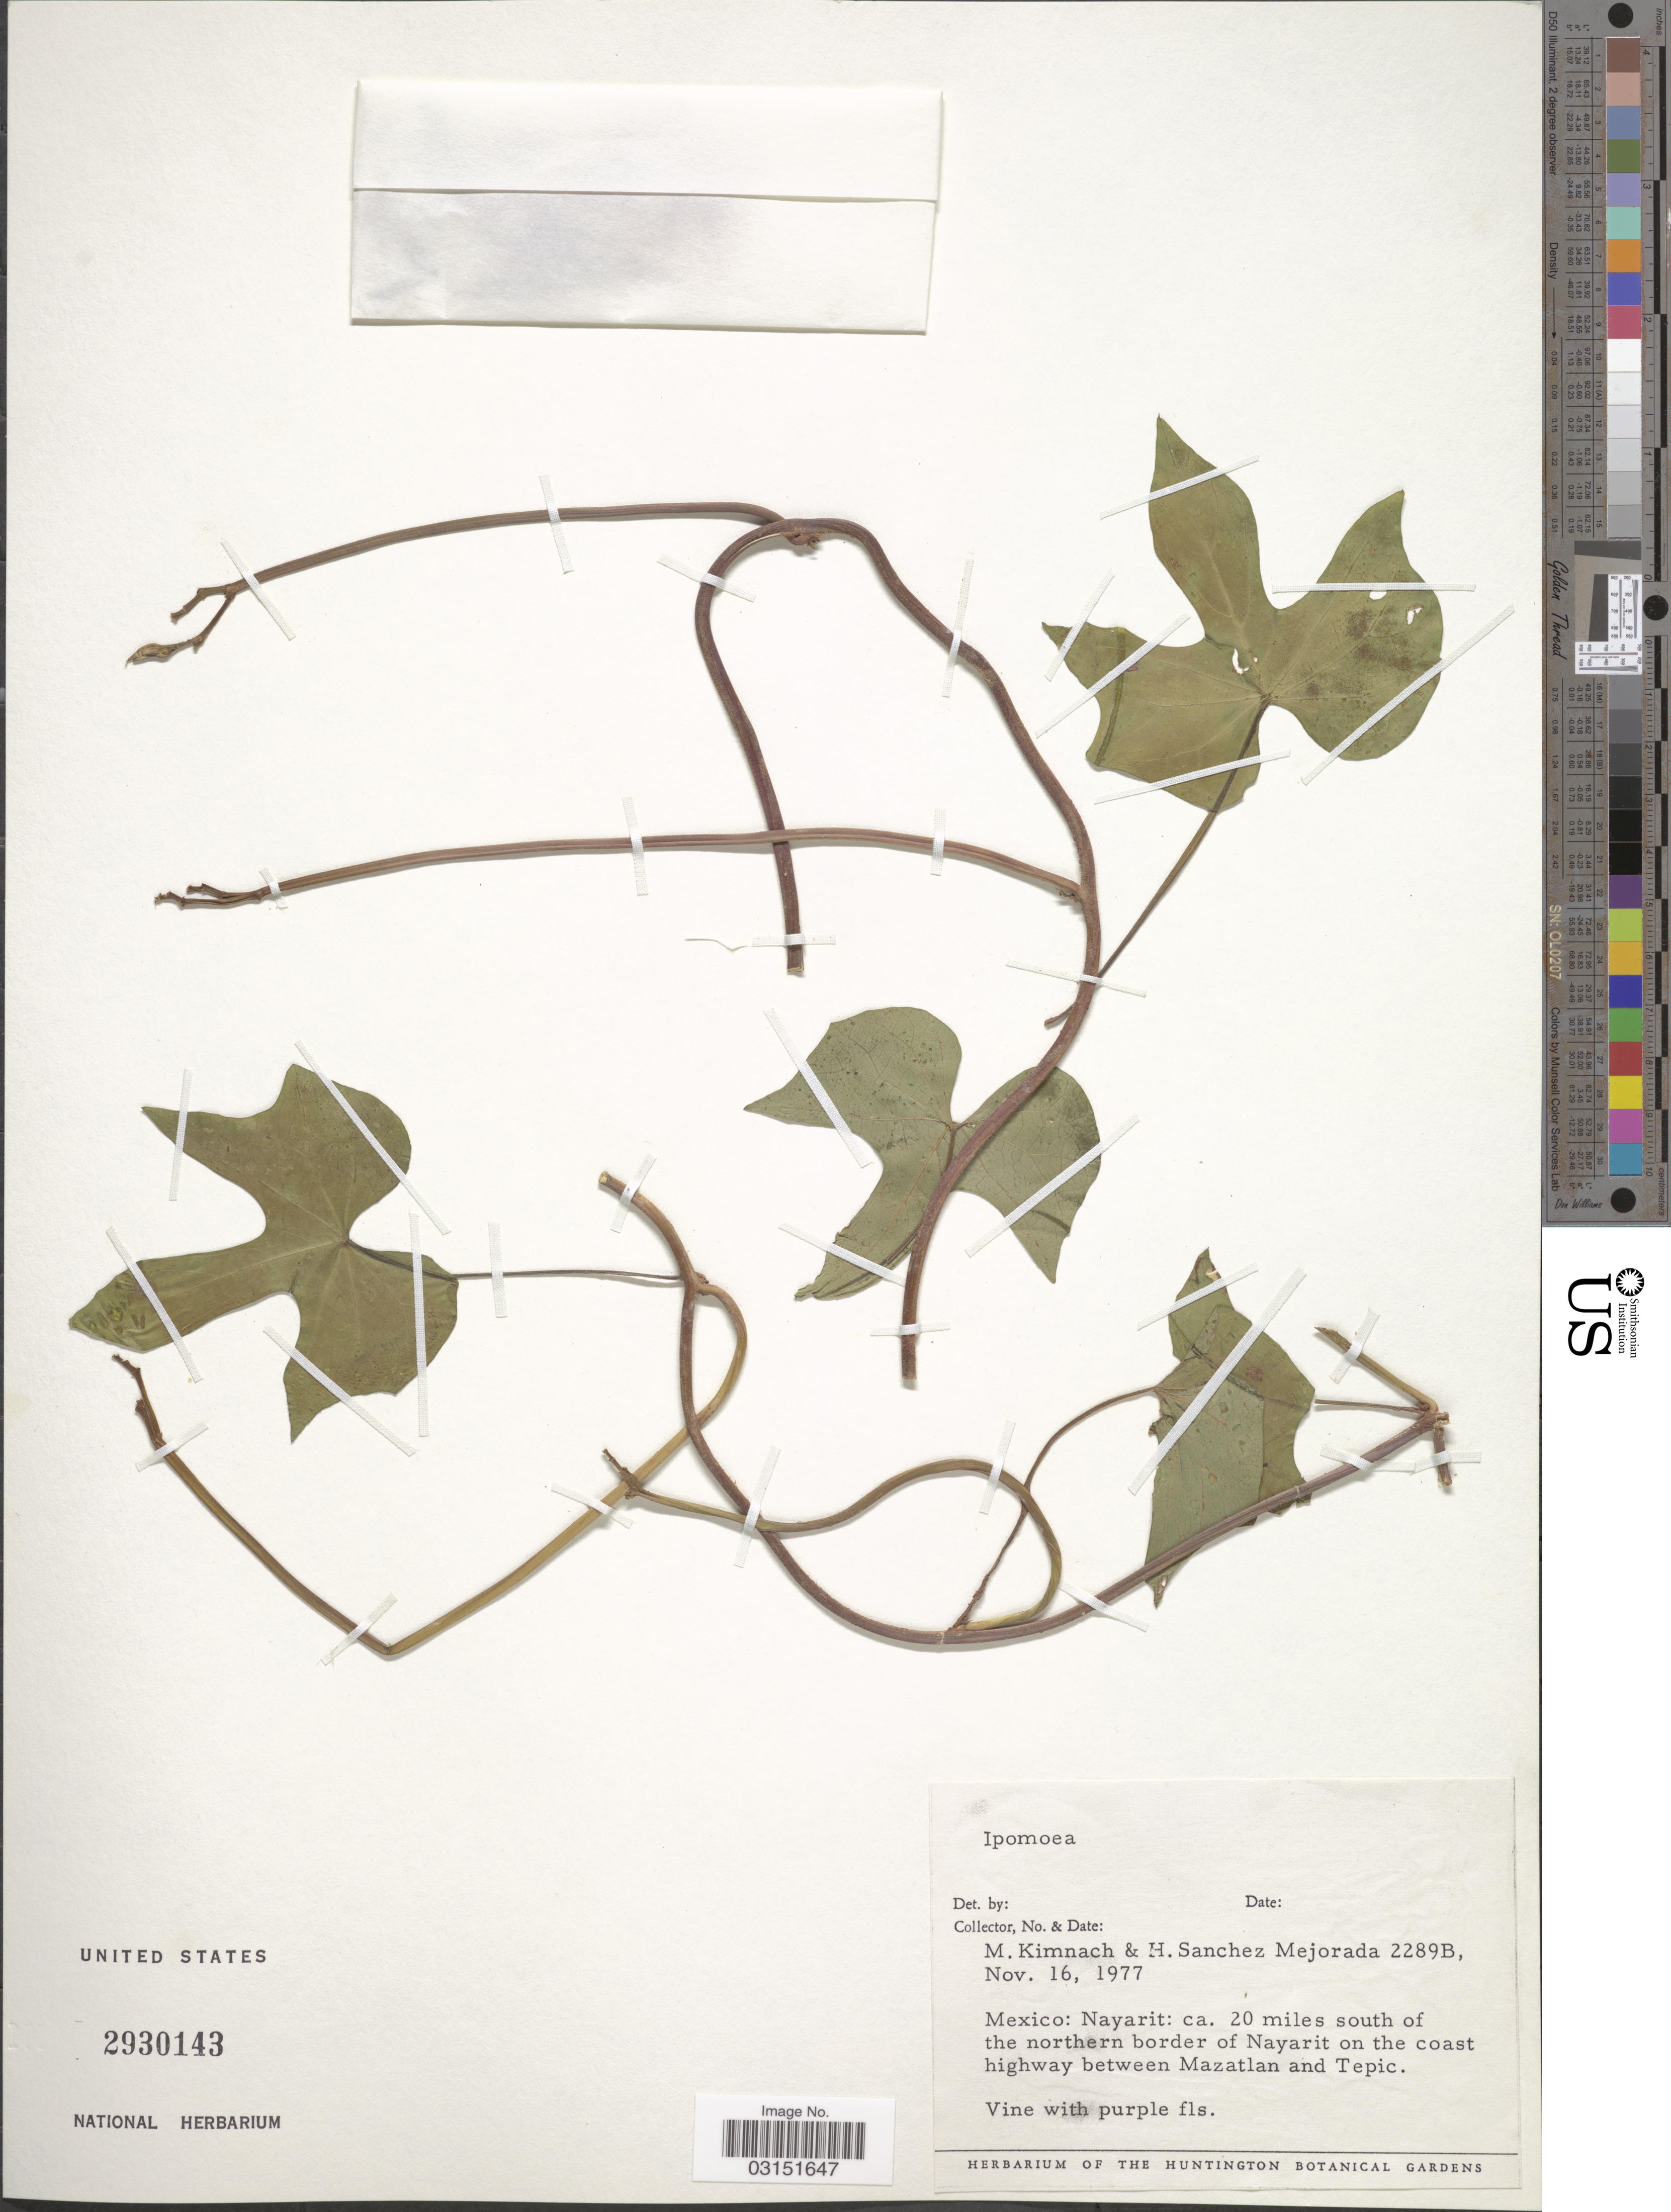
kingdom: Plantae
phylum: Tracheophyta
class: Magnoliopsida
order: Solanales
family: Convolvulaceae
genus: Ipomoea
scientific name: Ipomoea trifida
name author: (Kunth) G. Don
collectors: M. W. Kimnach & H. Sanchez M.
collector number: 2289B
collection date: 1977-11-16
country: Mexico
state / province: Nayarit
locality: Ca. 20 miles south of the northern border of Nayarit on the coast highway between Mazatlan and Tepic.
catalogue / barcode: US 2930143